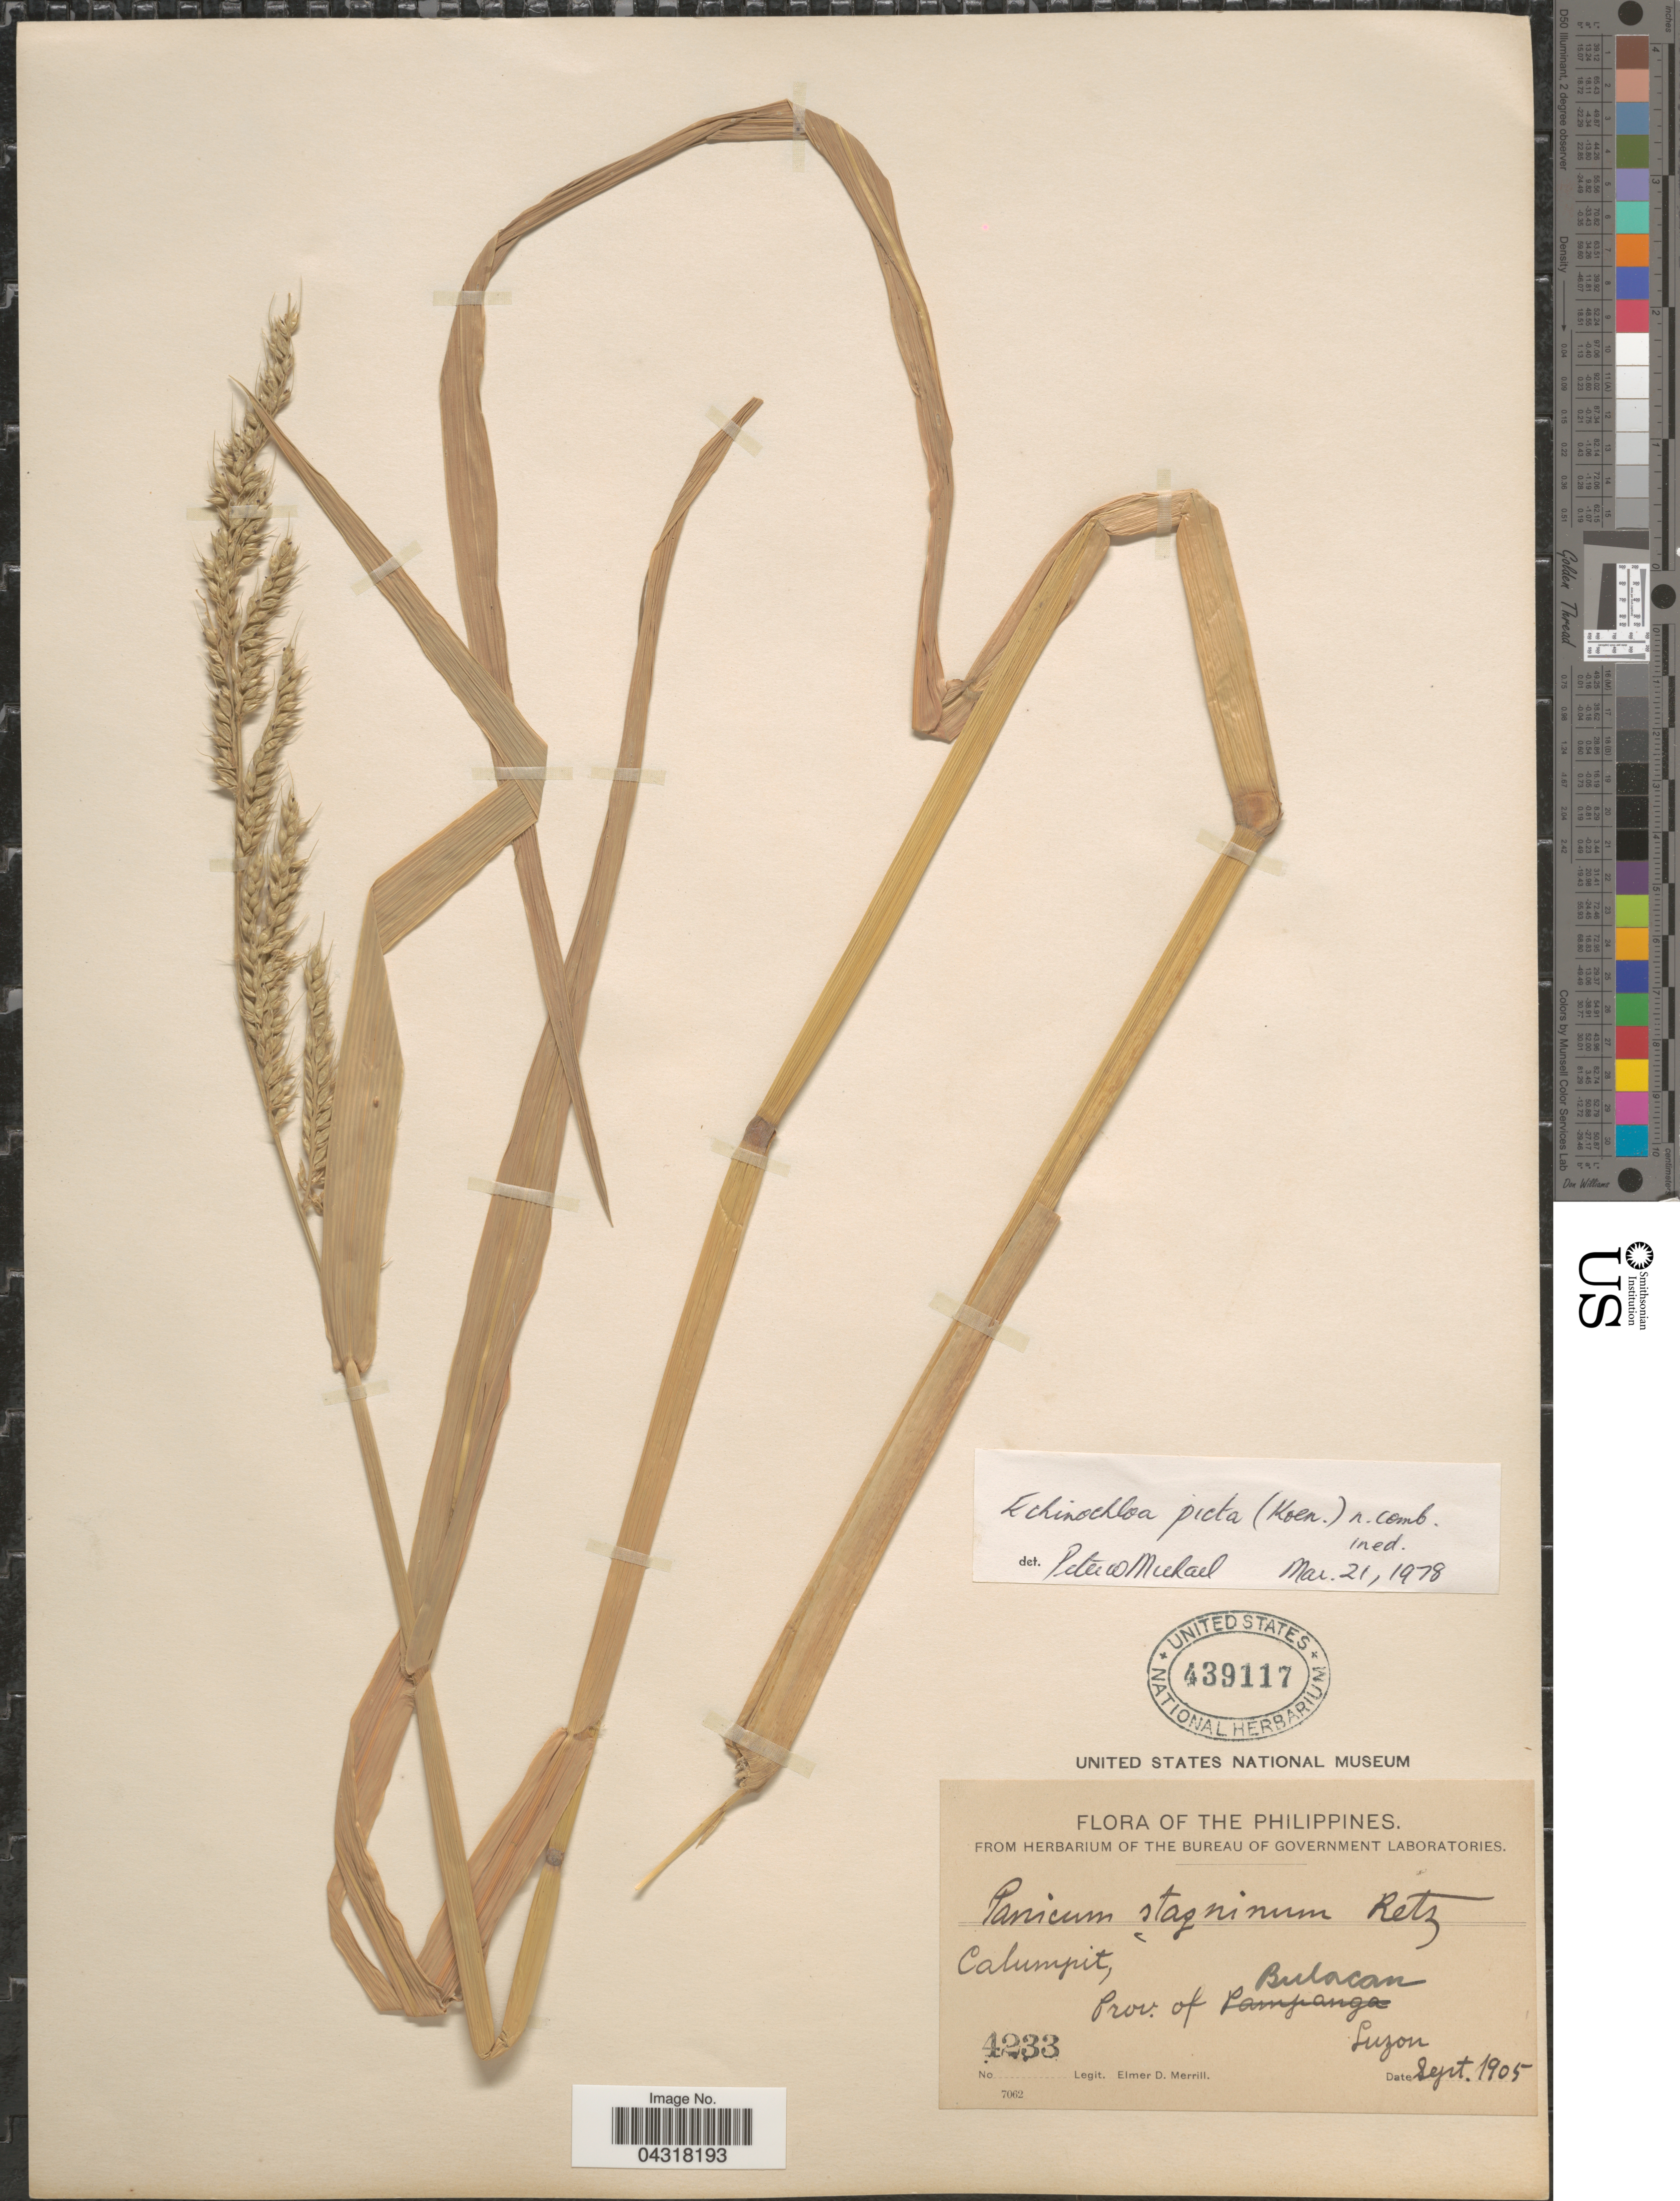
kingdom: Plantae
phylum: Tracheophyta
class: Liliopsida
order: Poales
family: Poaceae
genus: Echinochloa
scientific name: Echinochloa picta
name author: (K.D. Koenig) Michael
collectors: E. D. Merrill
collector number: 4233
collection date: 1905-09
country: Philippines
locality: Calumpit, Prov. of Bulacan, Luzon.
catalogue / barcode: US 439117